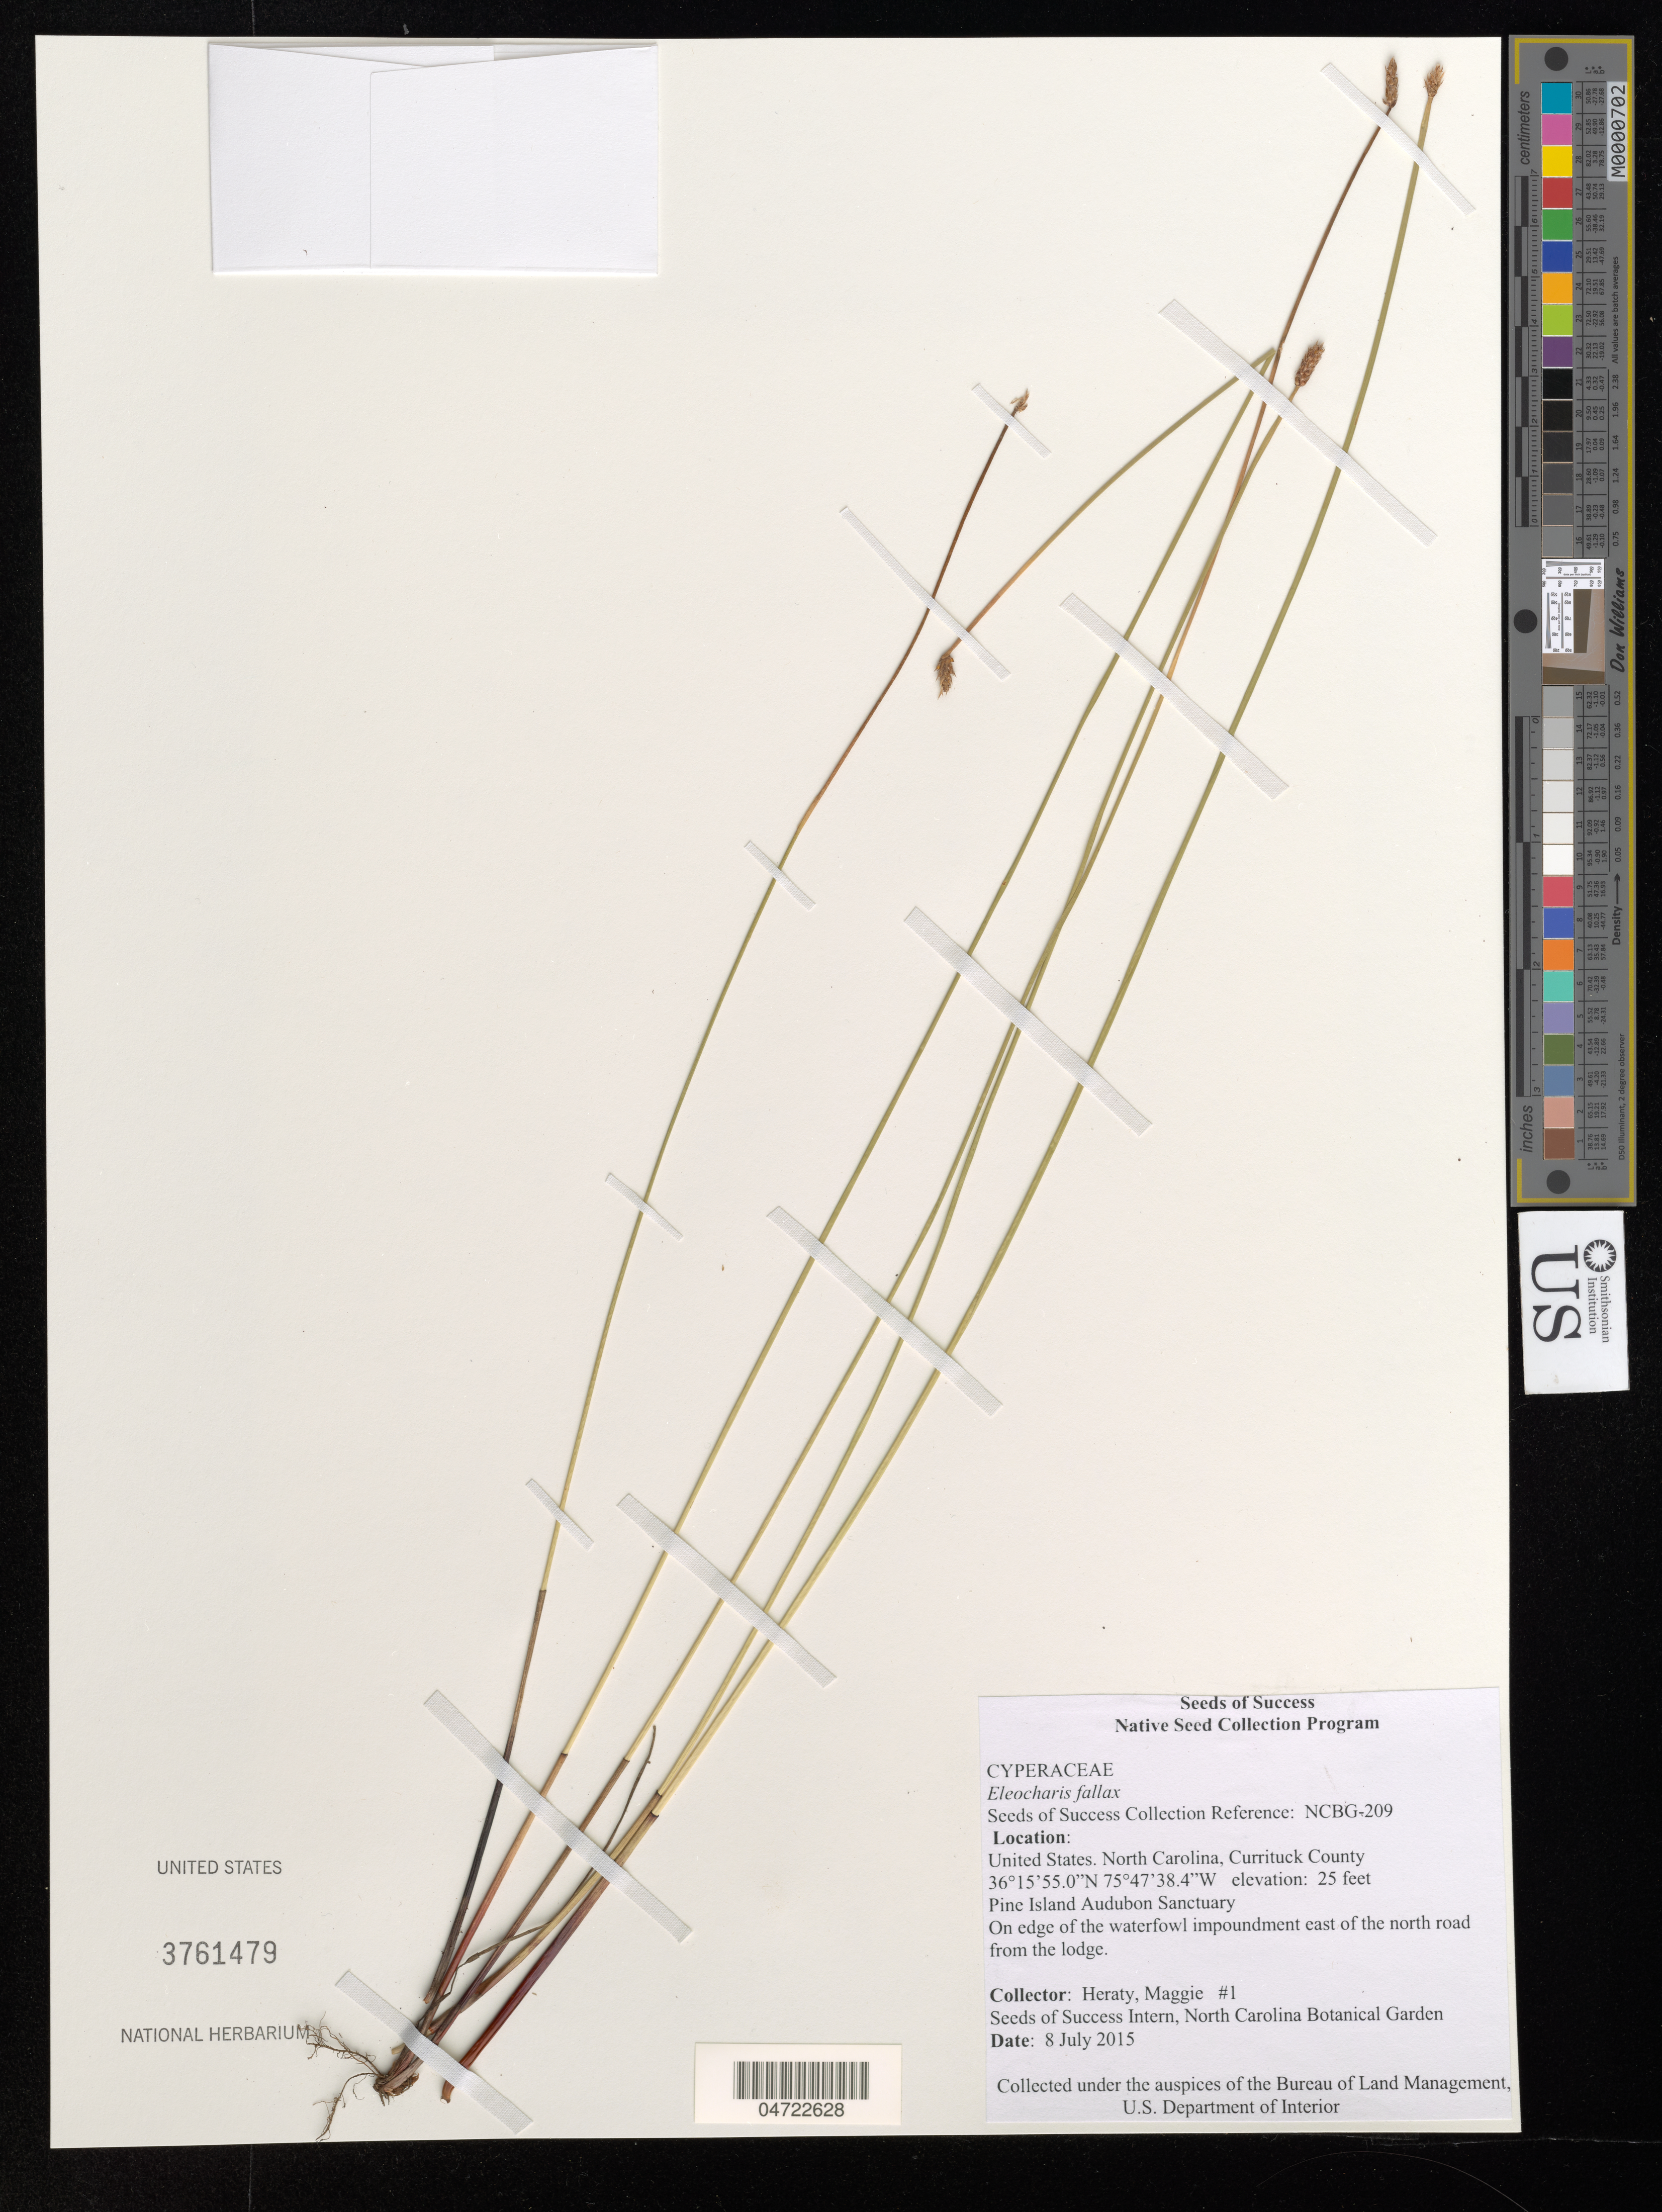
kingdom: Plantae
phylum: Tracheophyta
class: Liliopsida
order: Poales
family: Cyperaceae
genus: Eleocharis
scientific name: Eleocharis fallax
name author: Weath.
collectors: M. Heraty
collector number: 1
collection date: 2015-07-08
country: United States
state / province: North Carolina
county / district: Currituck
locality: Currituck County. Pine Island Audubon Sanctuary. On edge of the waterfowl impoundment east of the north road from the lodge.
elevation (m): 8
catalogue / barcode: US 3761479